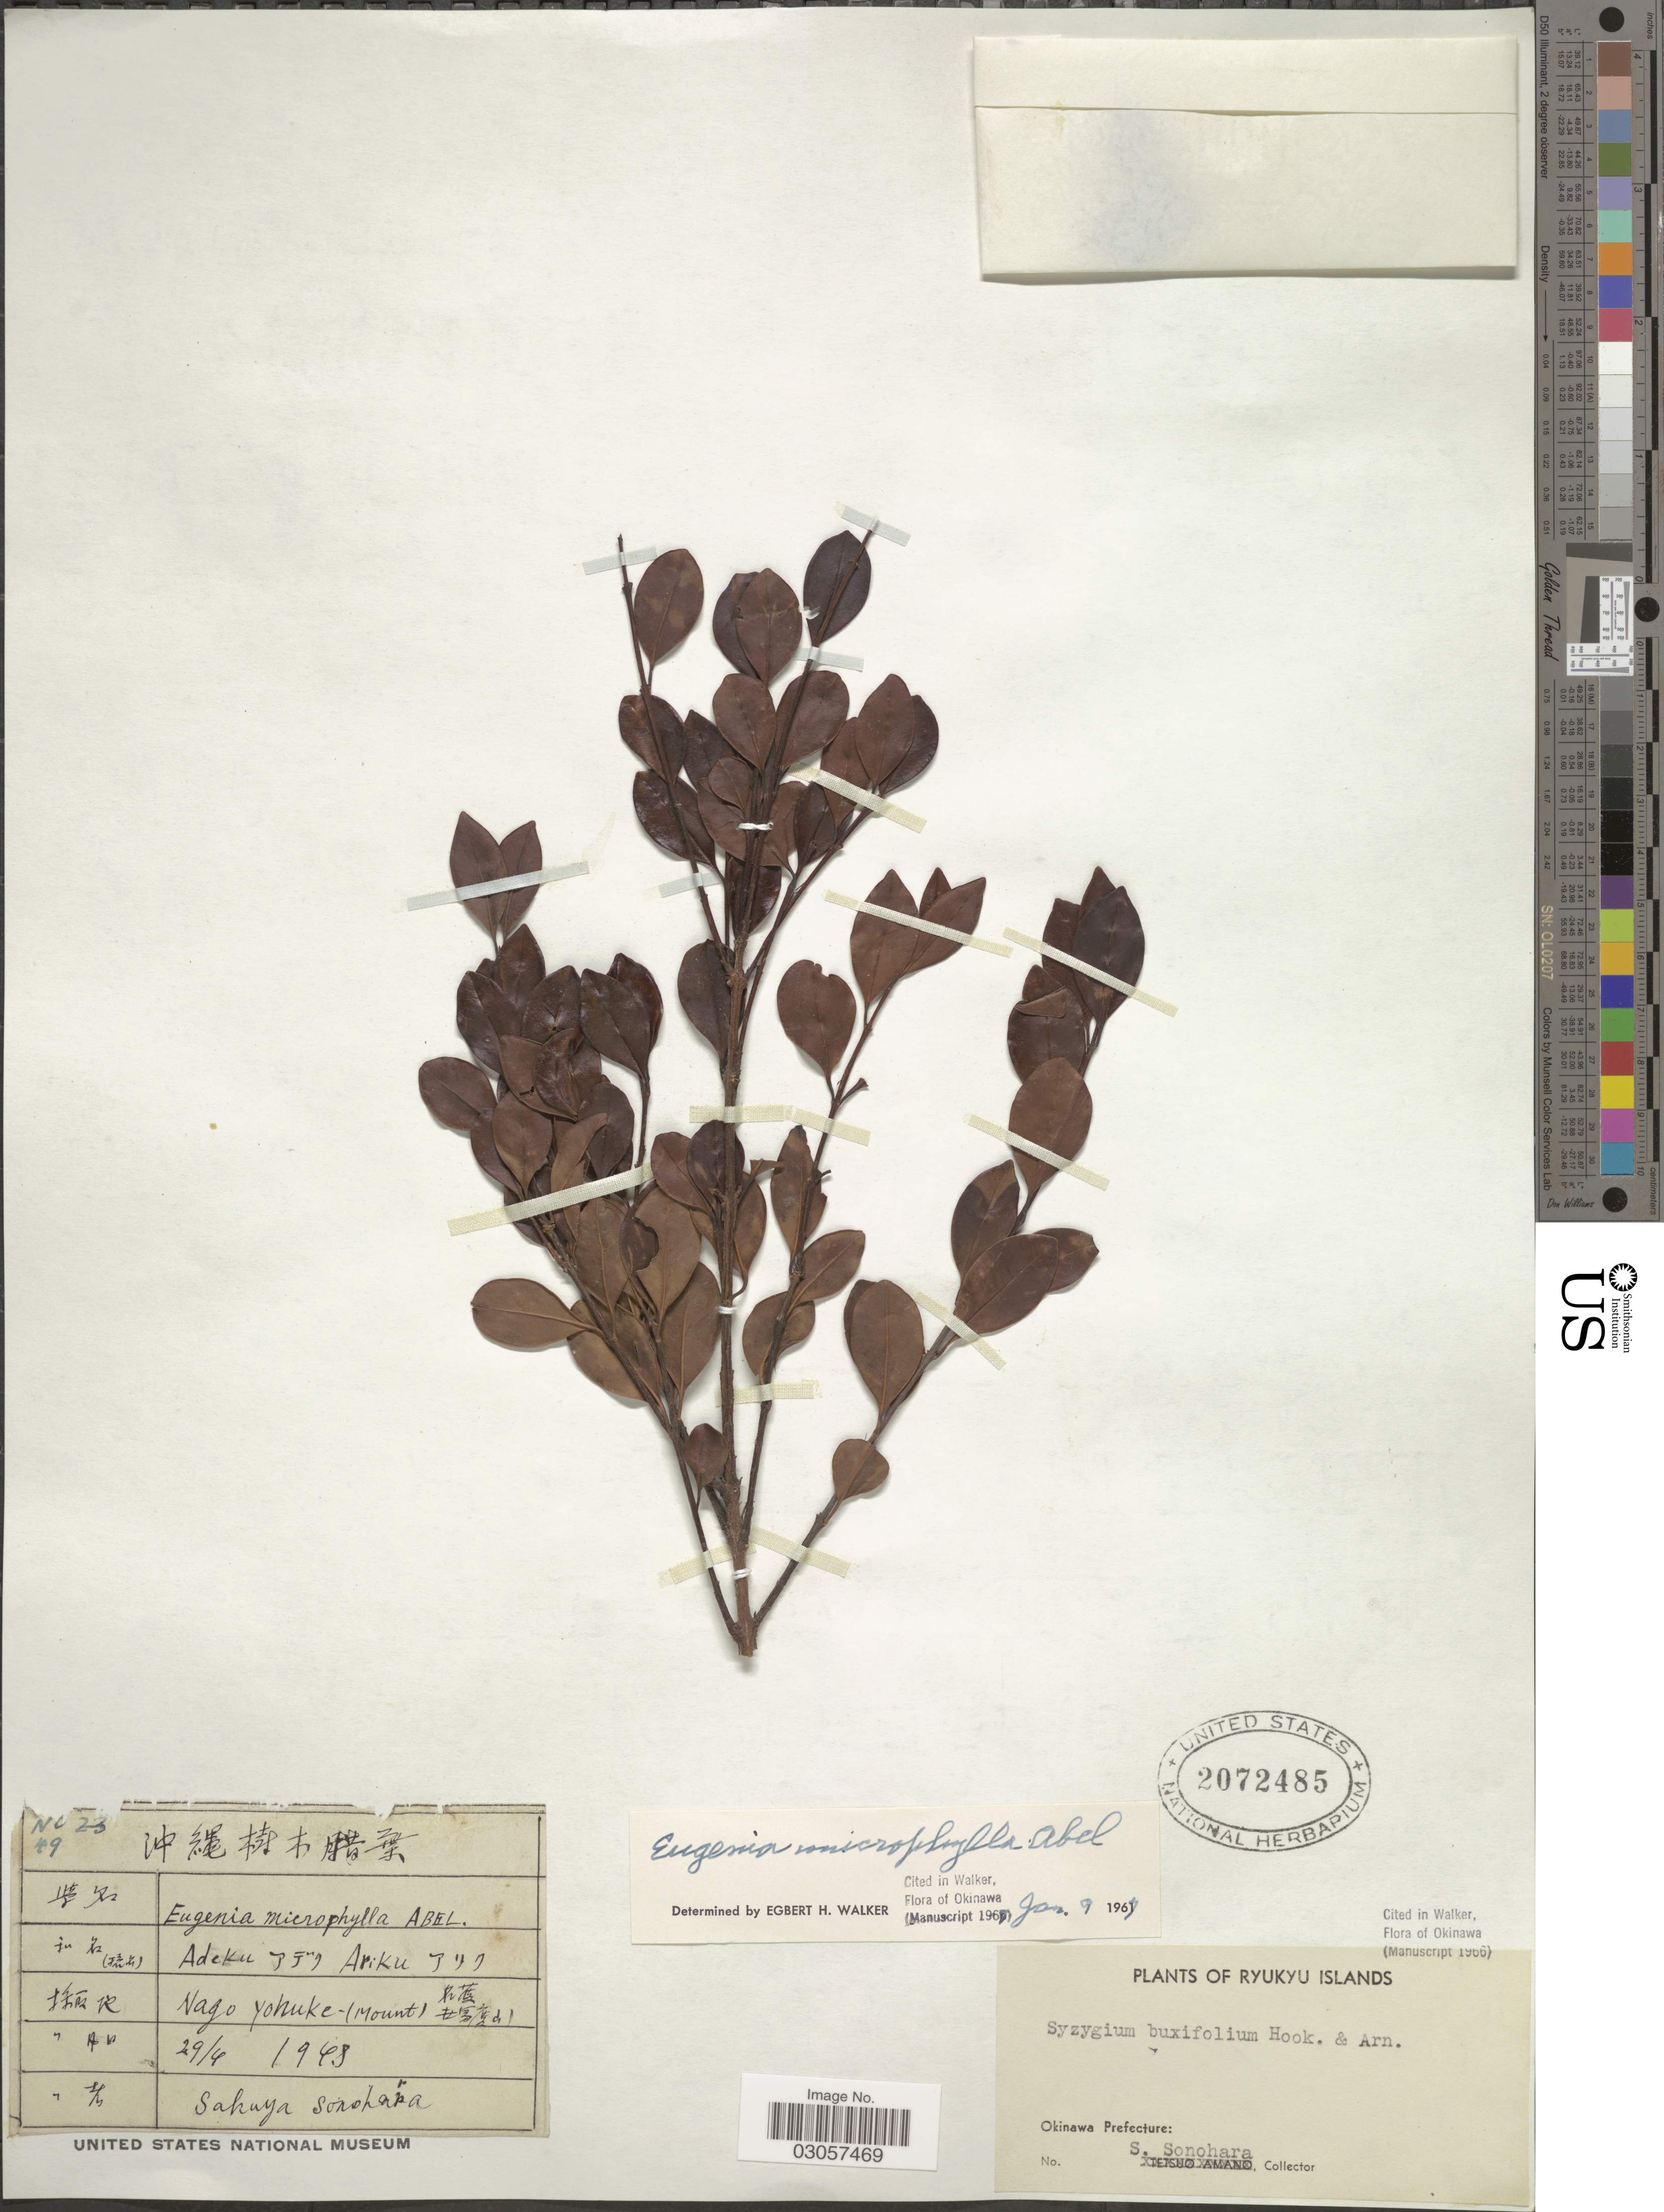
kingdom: Plantae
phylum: Tracheophyta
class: Magnoliopsida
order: Myrtales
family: Myrtaceae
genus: Syzygium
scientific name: Syzygium buxifolium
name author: Hook. & Arn.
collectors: S. Sonohara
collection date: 1948-04-29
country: Japan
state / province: Okinawa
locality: Ryukyu Islands, Okinawa Prefecture, Nago Yohuke (Mount).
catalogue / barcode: US 2072485